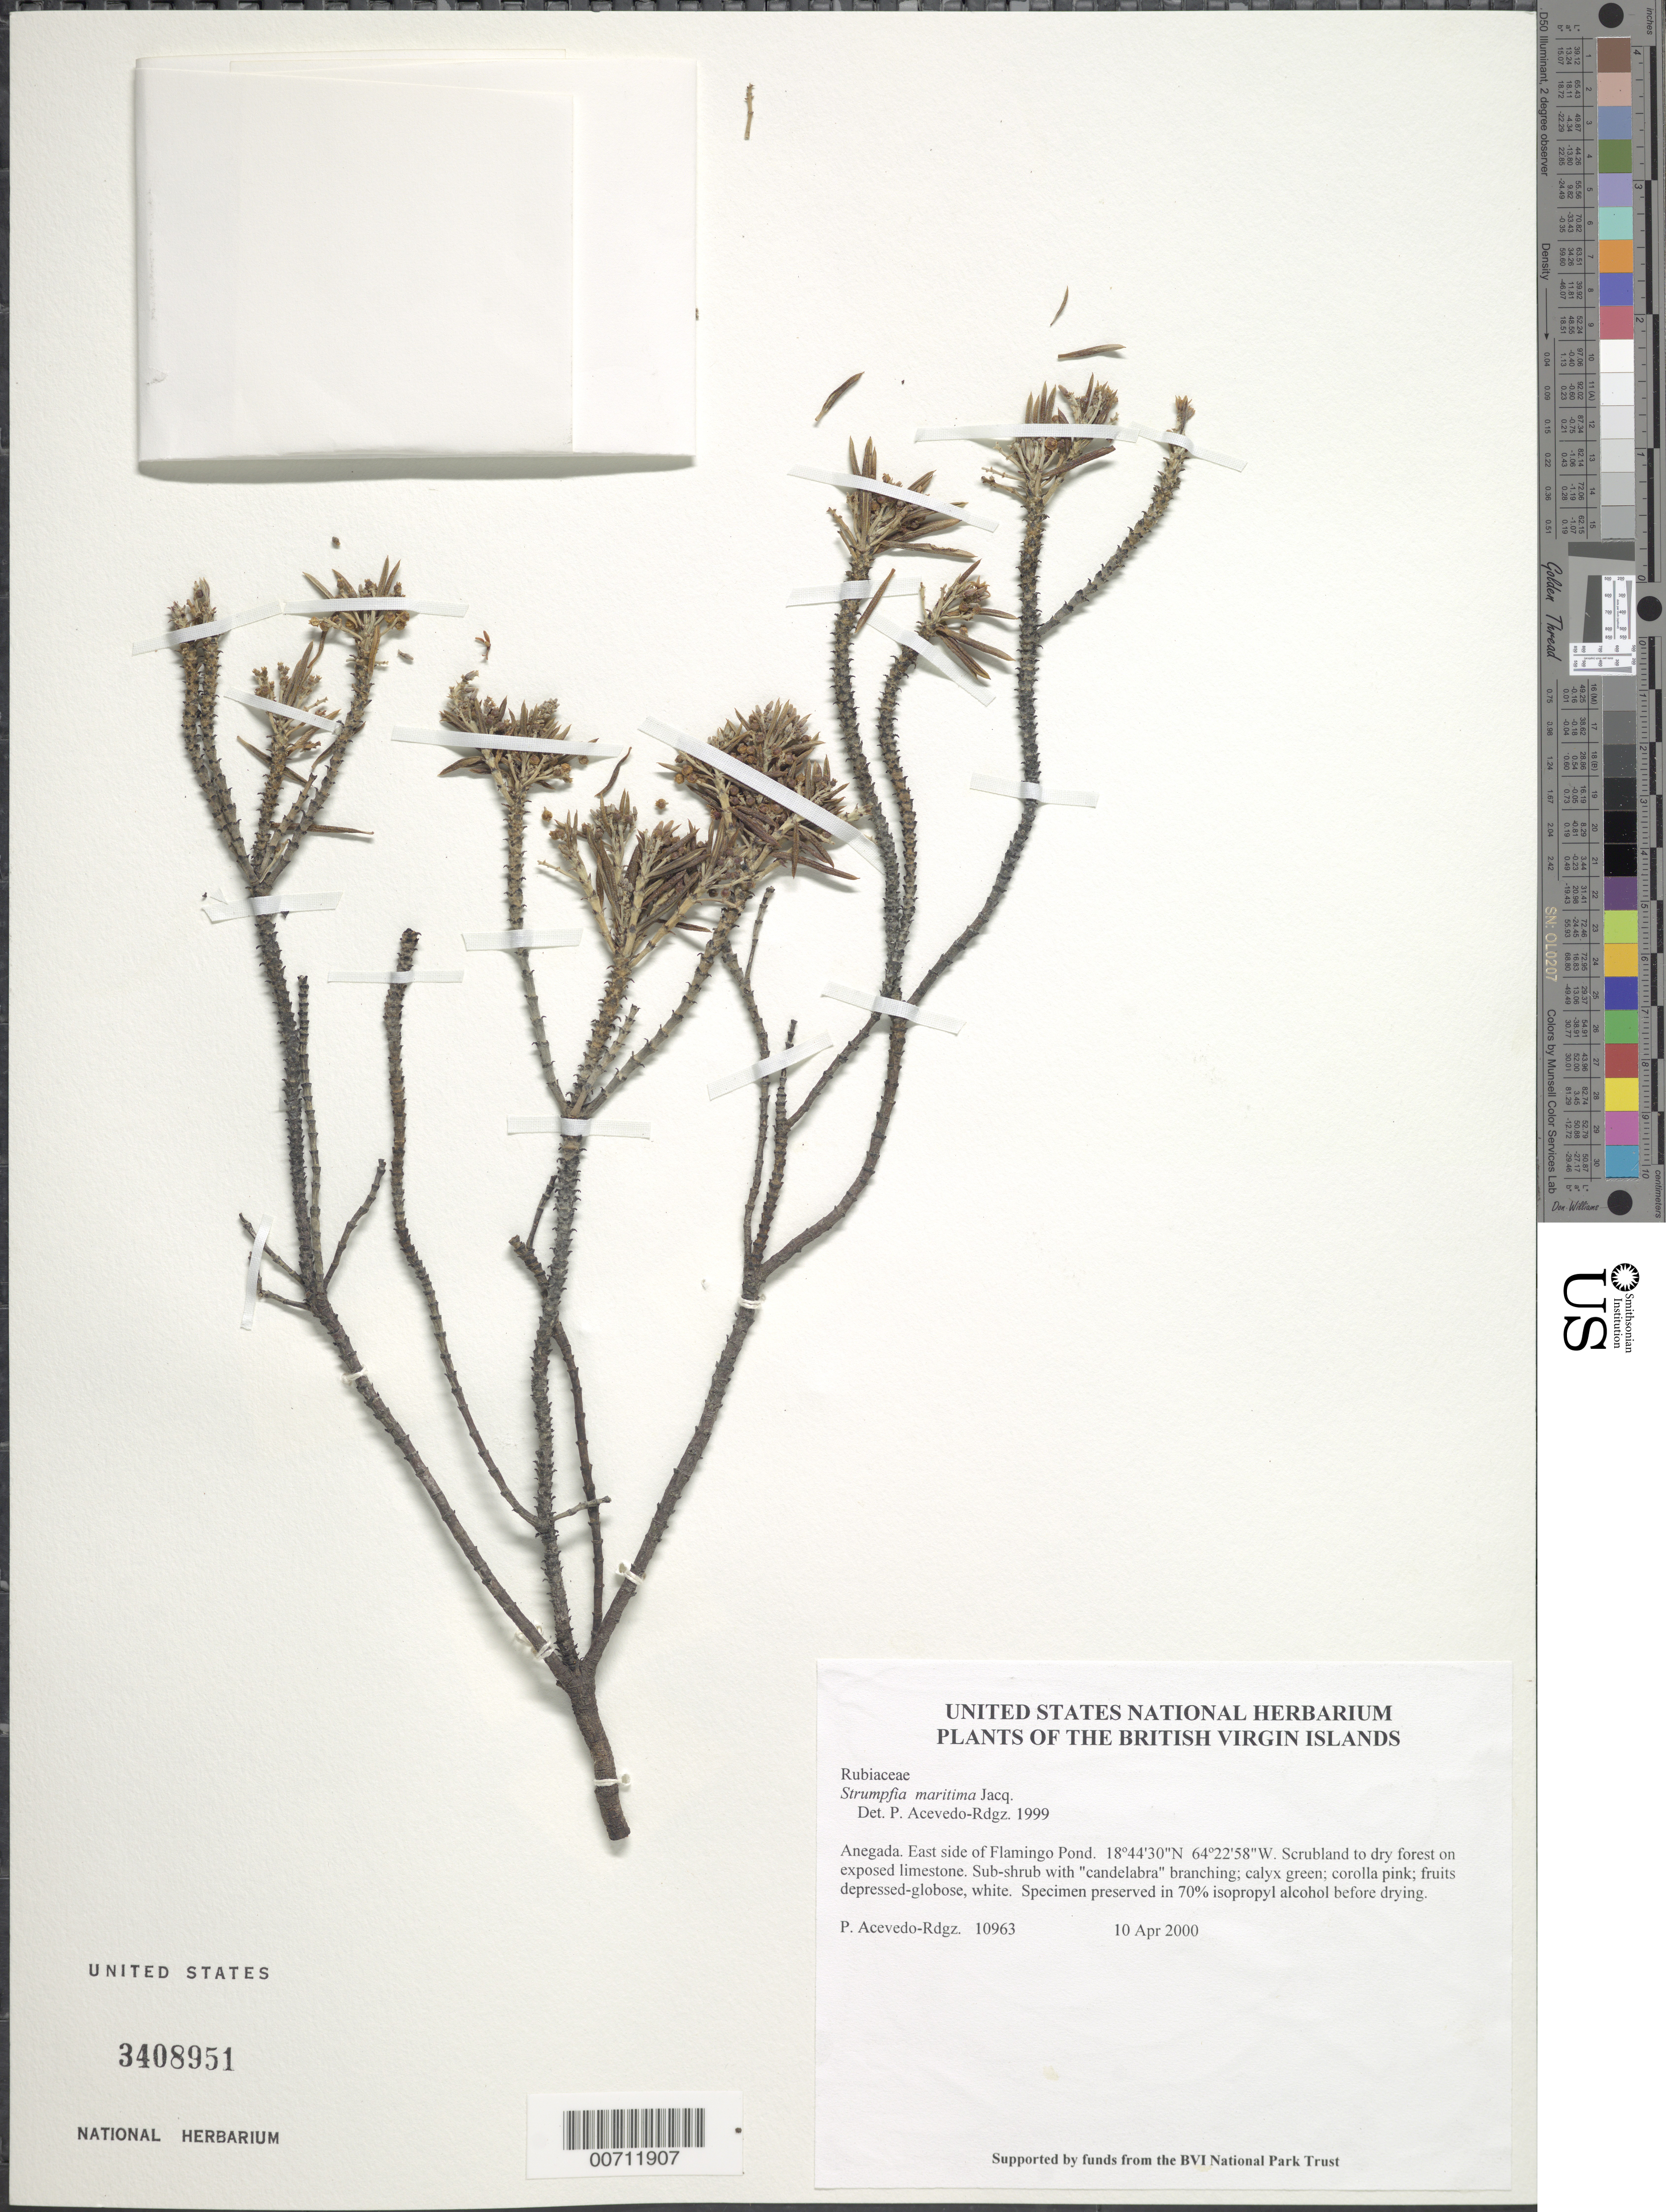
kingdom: Plantae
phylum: Tracheophyta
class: Magnoliopsida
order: Gentianales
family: Rubiaceae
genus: Strumpfia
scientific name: Strumpfia maritima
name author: Jacq.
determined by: Acevedo-Rodríguez, P., (BOT), Smithsonian Institution - National Museum of Natural History (UNITED STATES)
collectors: P. Acevedo-Rodr.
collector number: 10963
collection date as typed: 10 Apr 2000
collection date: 2000-04-10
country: British Virgin Islands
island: Anegada I.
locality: East side of Flamingo Pond.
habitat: Scrubland to dry forest on exposed limestone.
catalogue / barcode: US 3408951